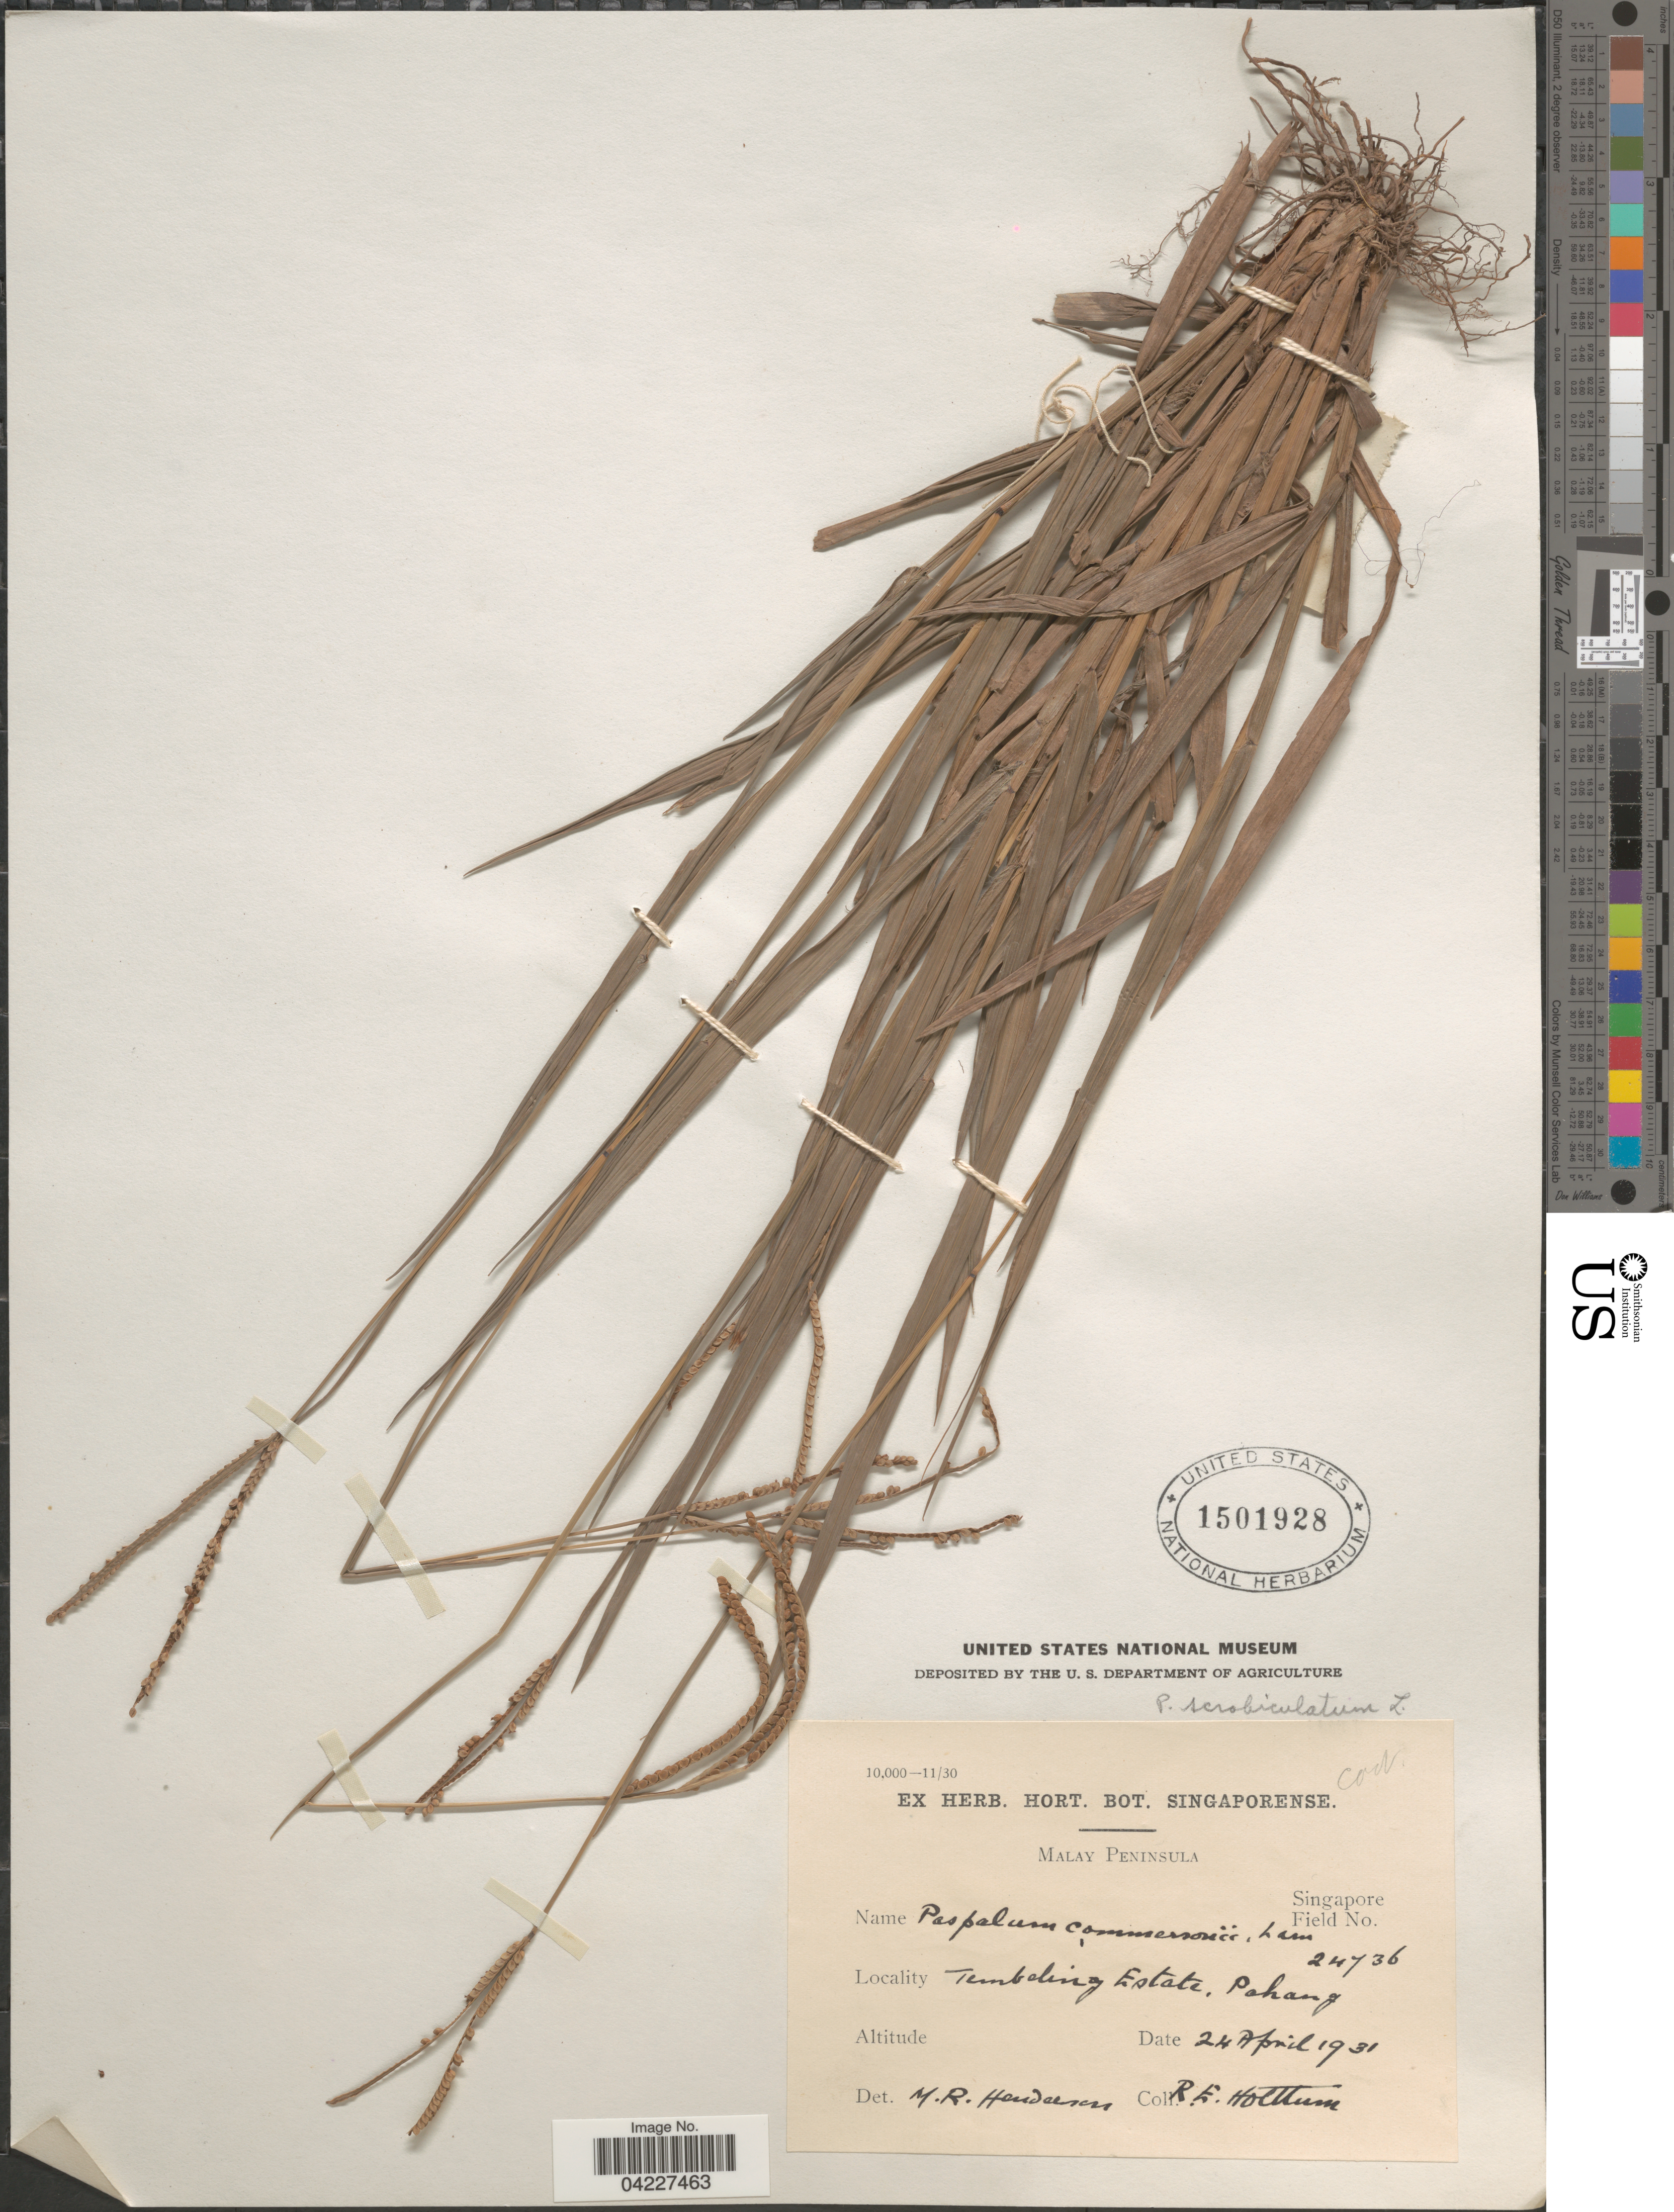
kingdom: Plantae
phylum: Tracheophyta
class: Liliopsida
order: Poales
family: Poaceae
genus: Paspalum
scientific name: Paspalum scrobiculatum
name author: L.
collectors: R. E. Holttum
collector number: Singapore Field 24736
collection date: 1931-04-24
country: Malaysia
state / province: Pahang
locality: Malay Peninsula. Tembeling Estate.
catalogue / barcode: US 1501928